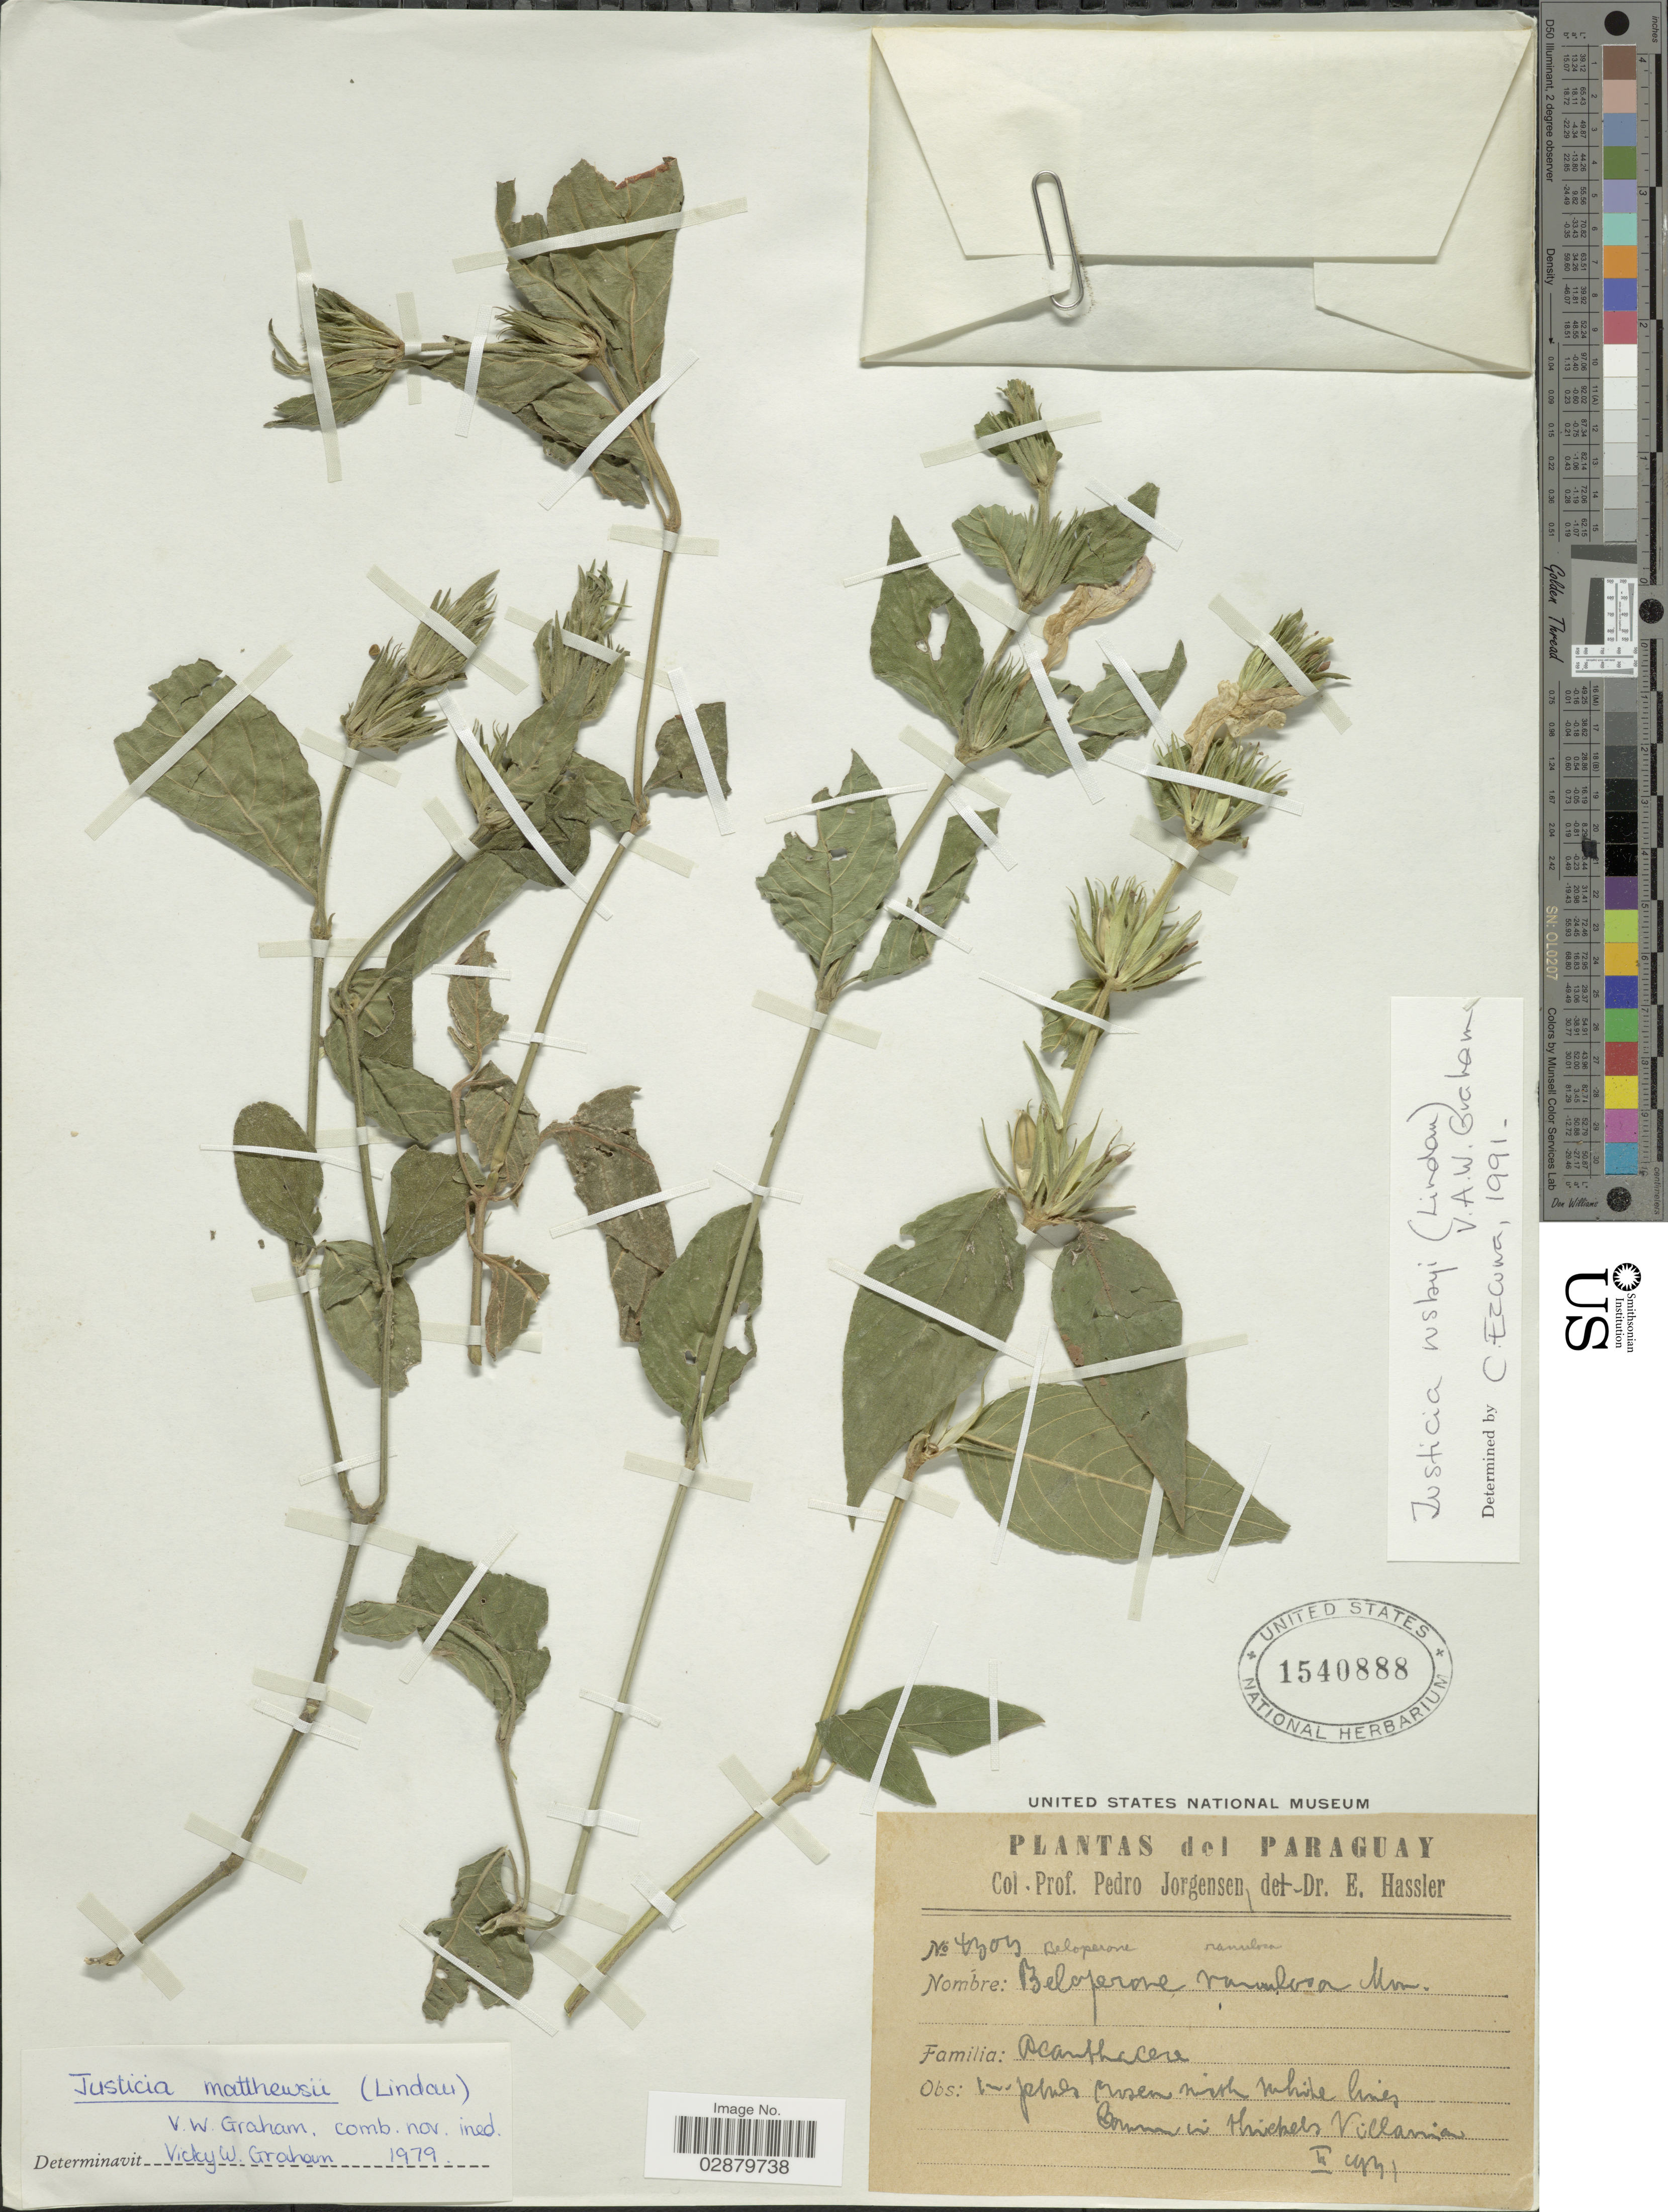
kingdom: Plantae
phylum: Tracheophyta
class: Magnoliopsida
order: Lamiales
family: Acanthaceae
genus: Justicia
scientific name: Justicia matthewsii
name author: (Lindau) Rusby ex Dyer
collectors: P. Jörgensen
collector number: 4304*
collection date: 1931-02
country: Paraguay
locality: Villarrica.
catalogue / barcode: US 1540888